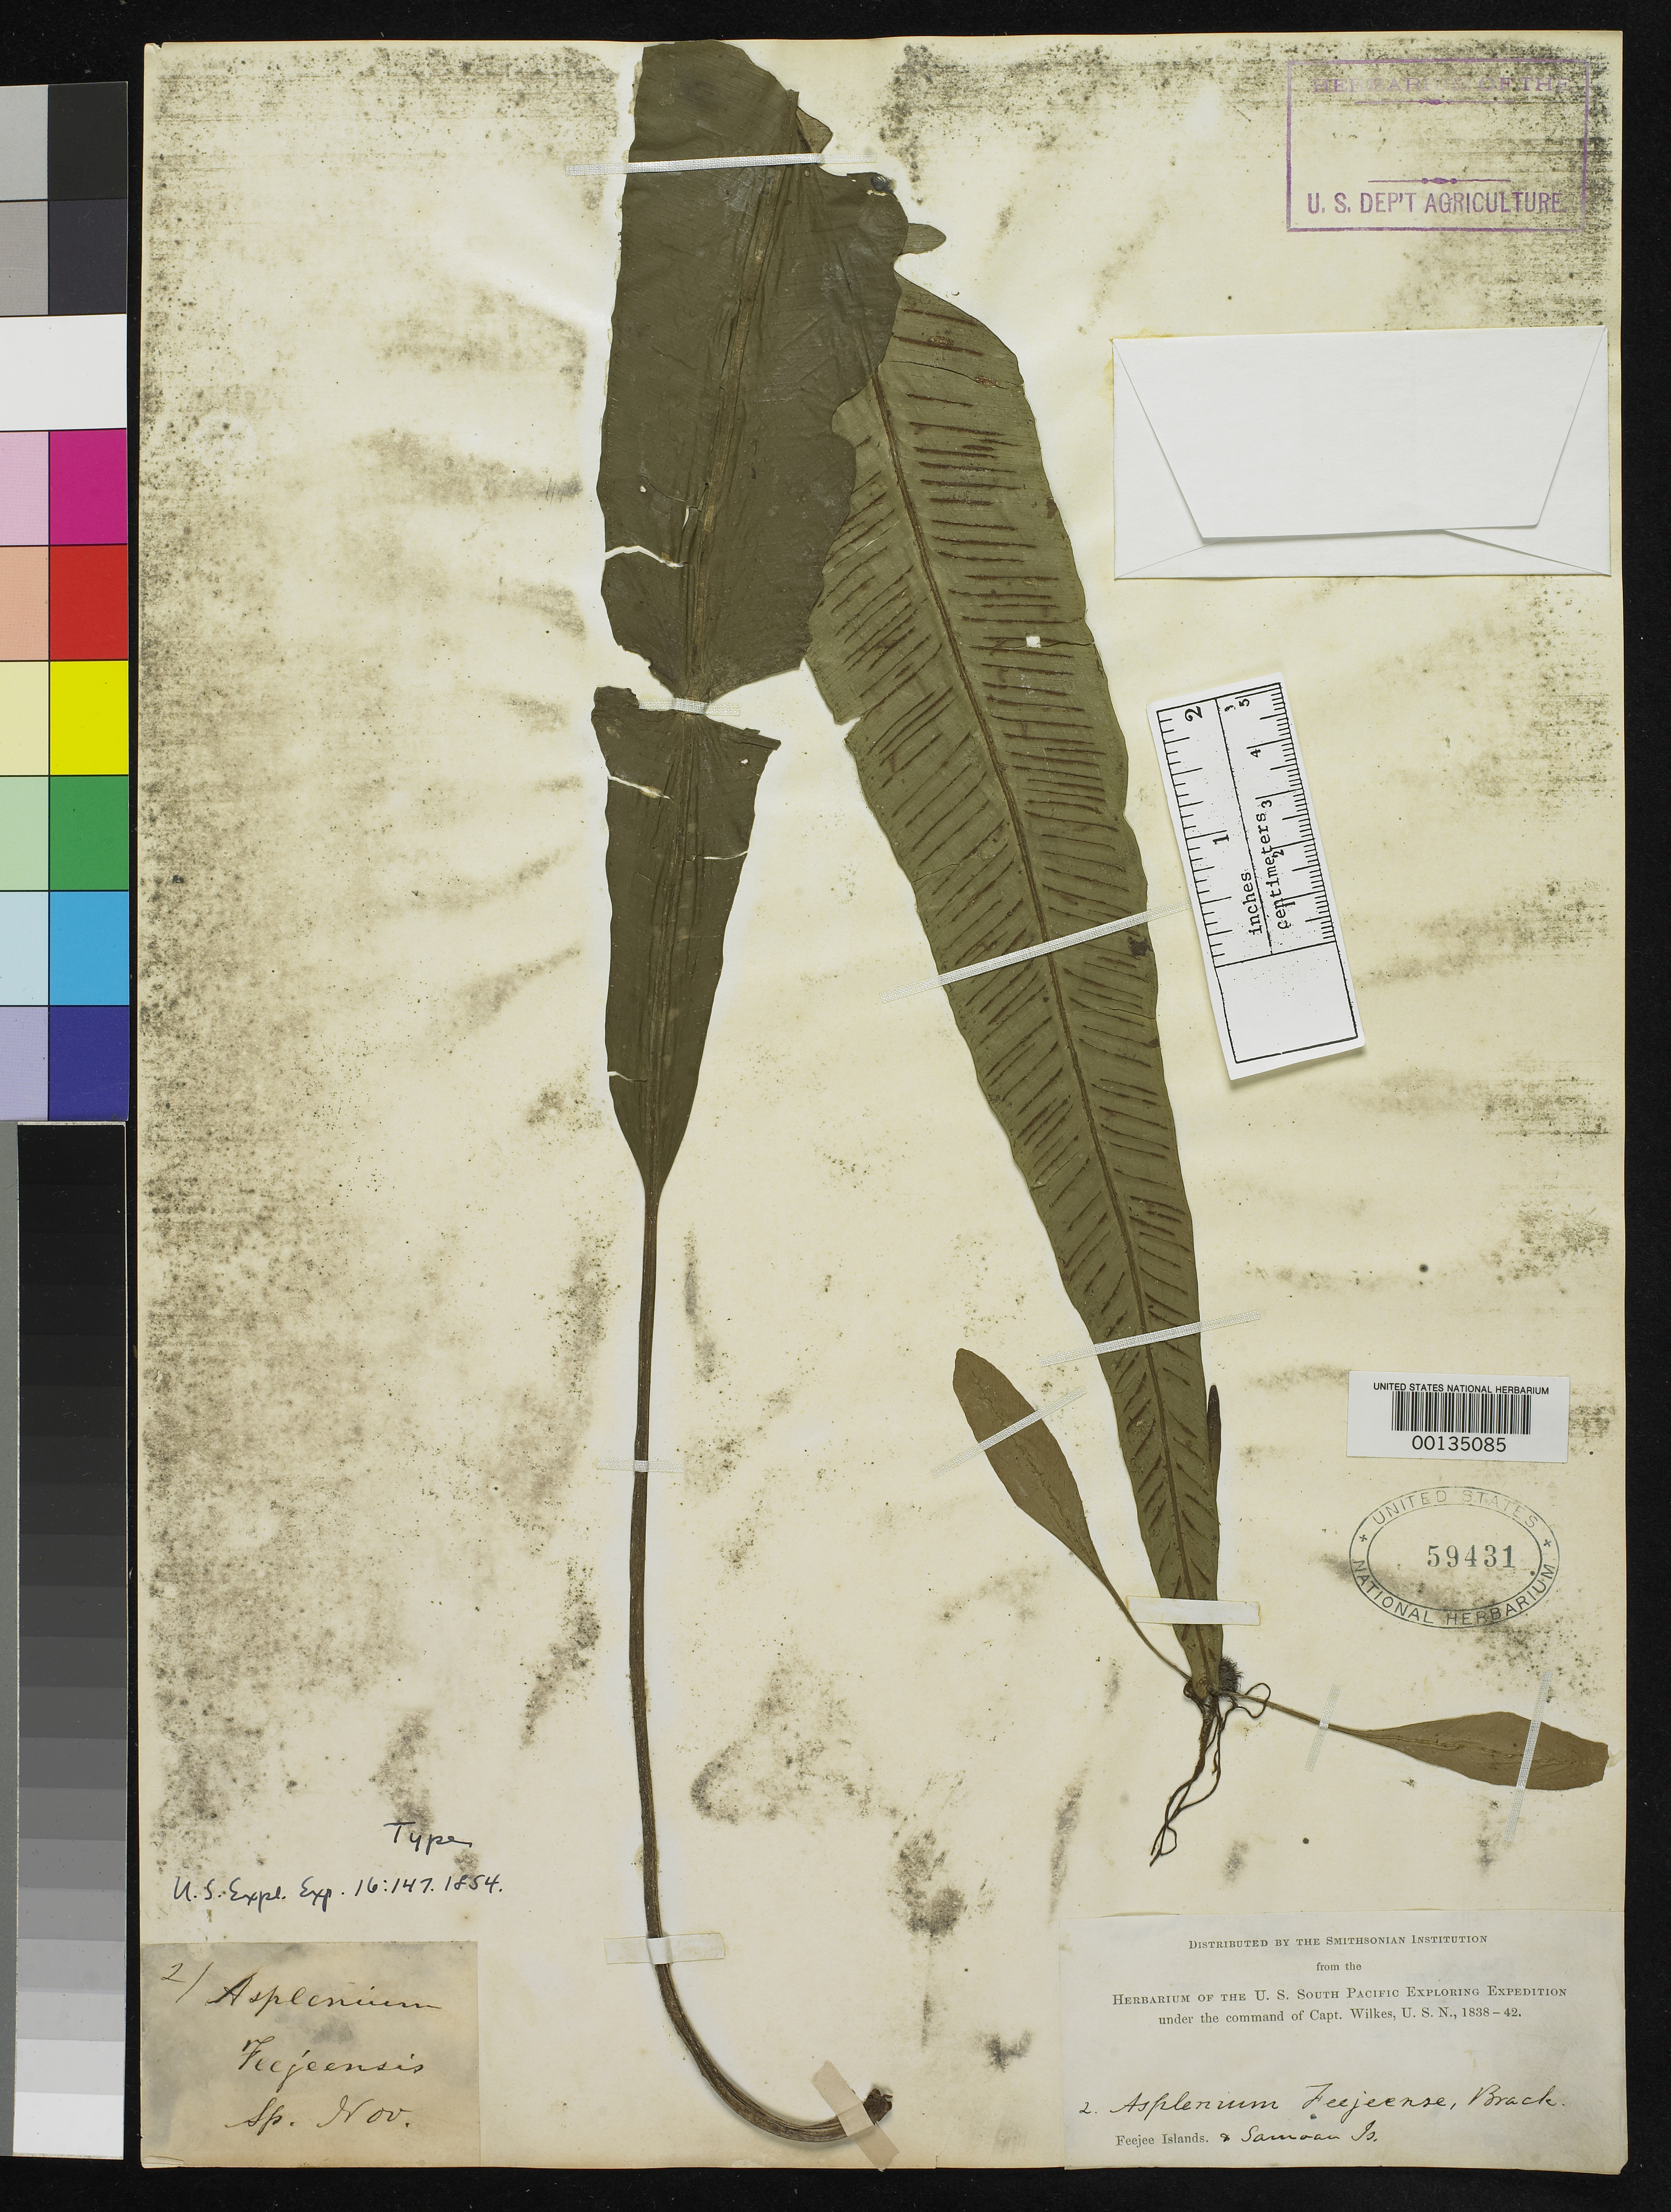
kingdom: Plantae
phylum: Tracheophyta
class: Polypodiopsida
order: Polypodiales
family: Aspleniaceae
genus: Asplenium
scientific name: Asplenium feejeense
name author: Brack. in Wilkes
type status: Holotype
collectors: Wilkes Explor. Exped.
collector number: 2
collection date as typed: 1838 to -- --- 1842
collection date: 1838/1842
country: Fiji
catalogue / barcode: US 59431